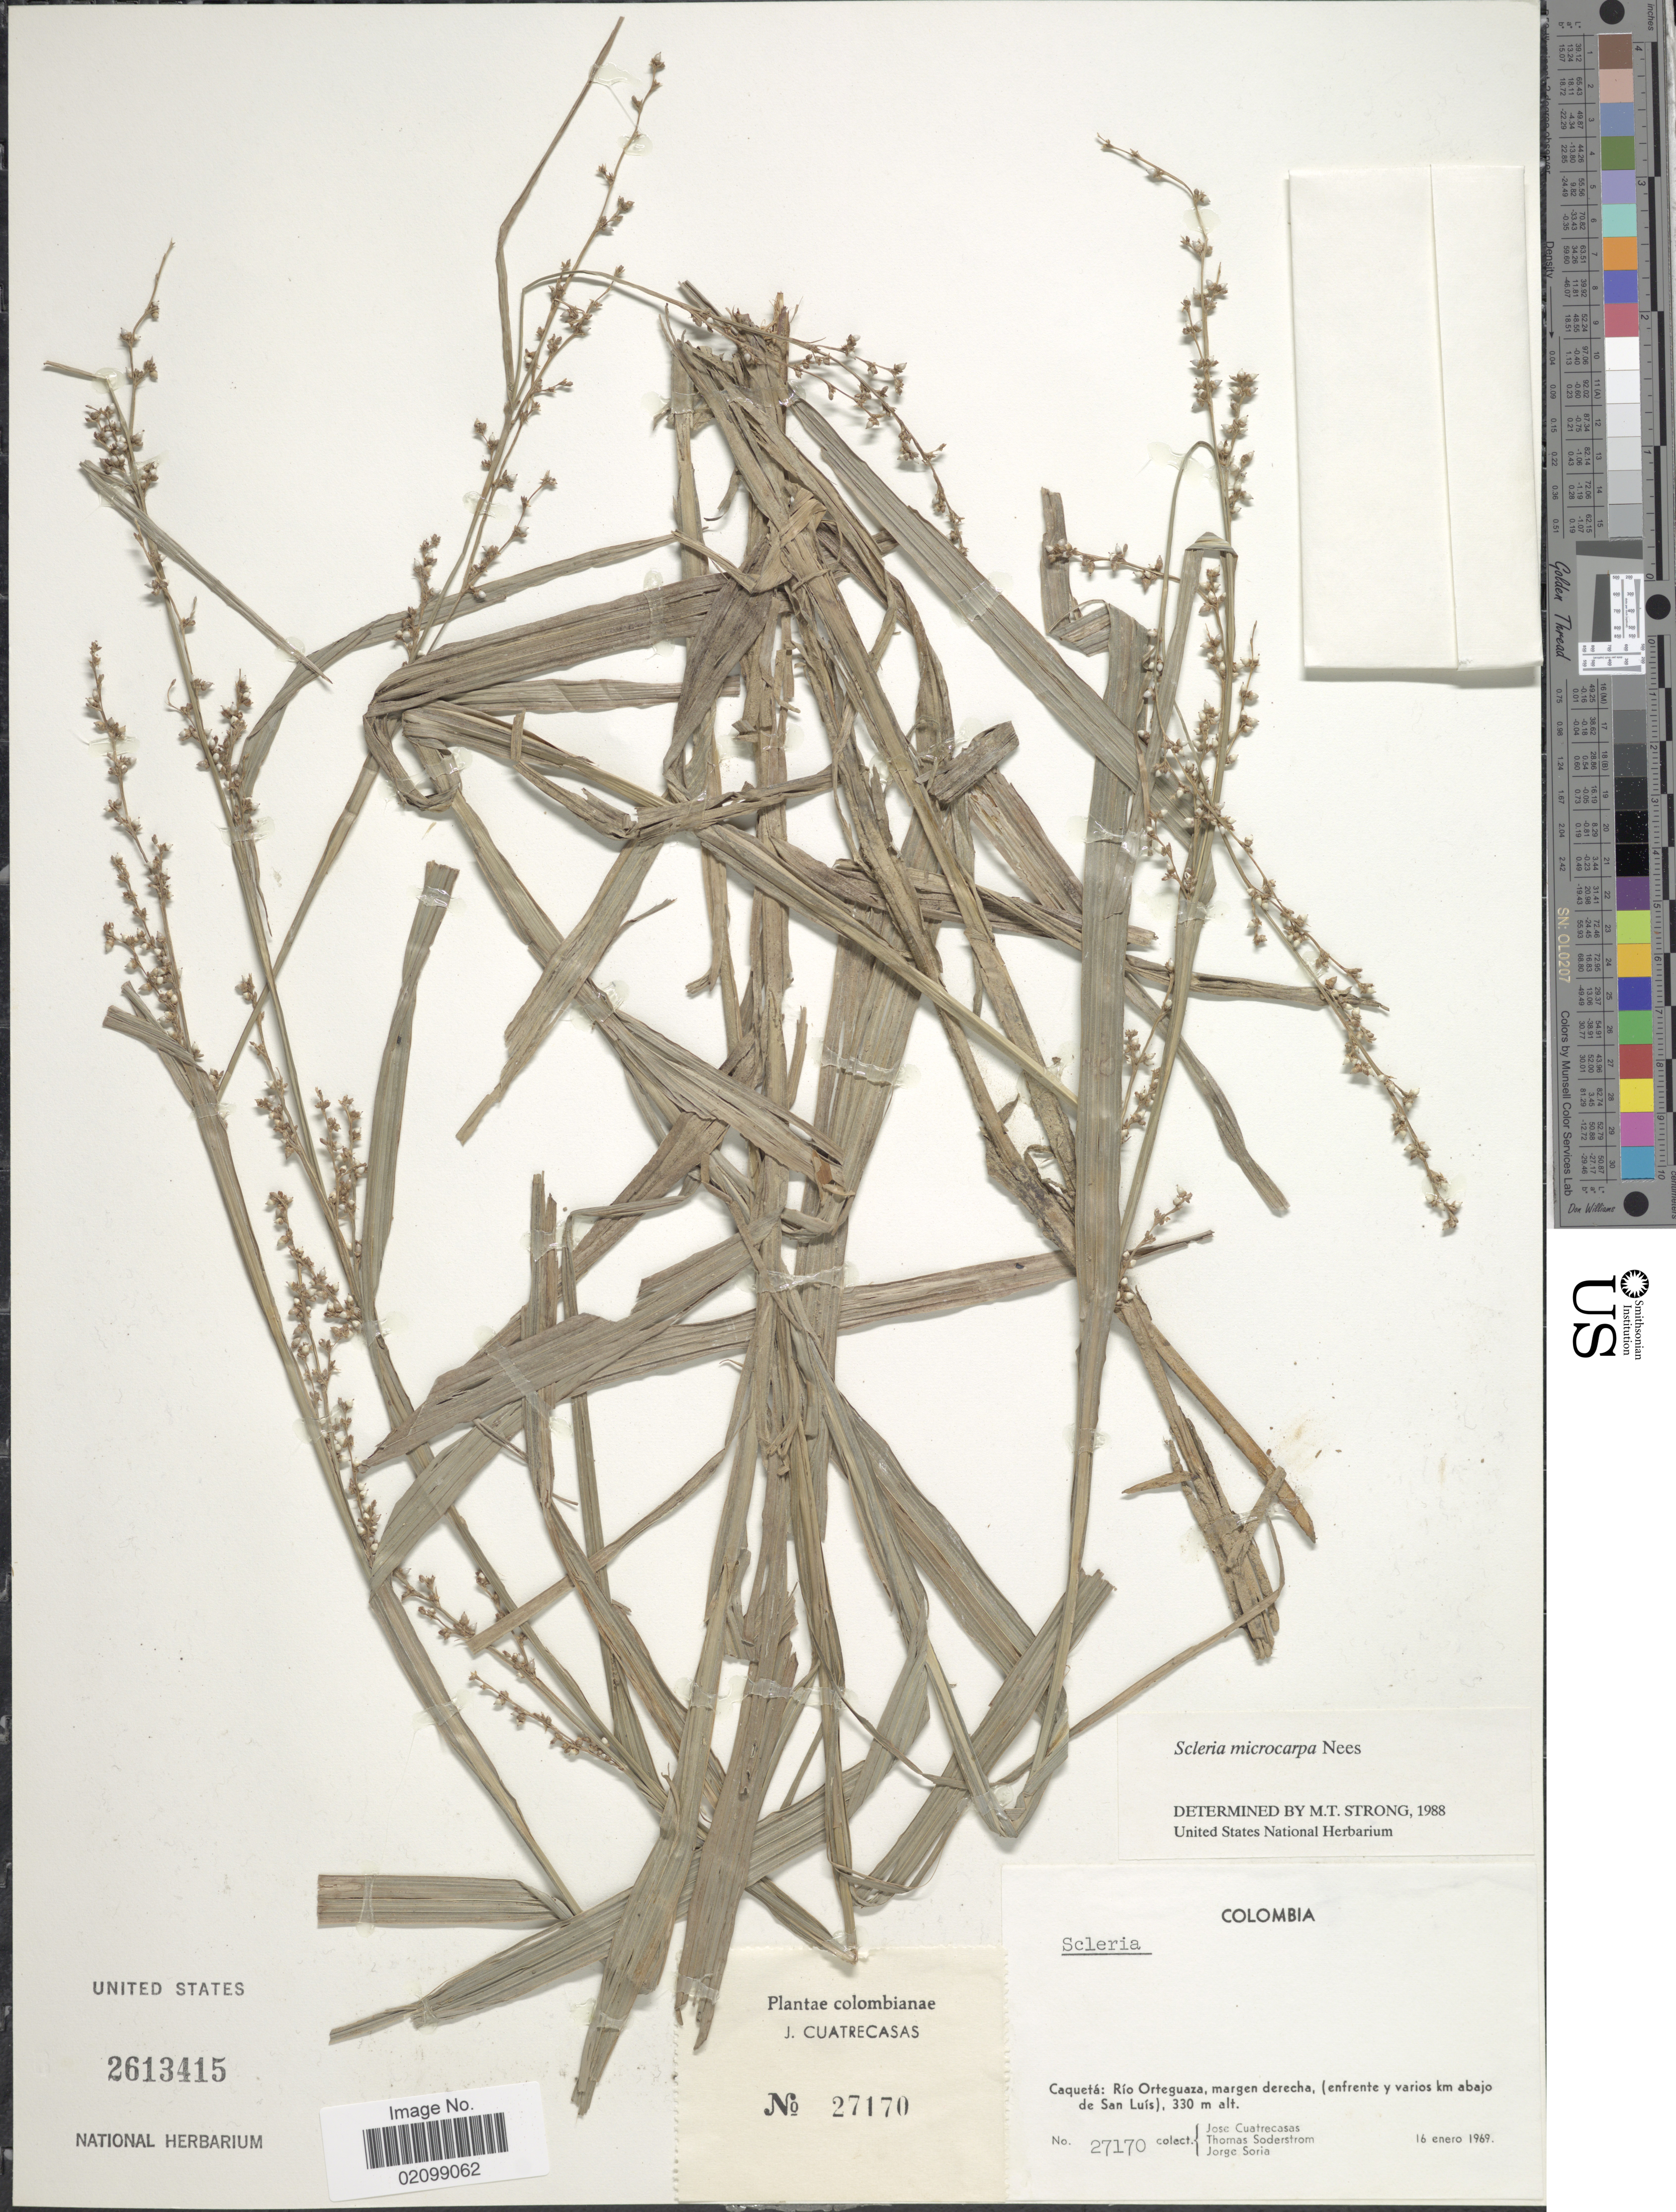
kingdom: Plantae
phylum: Tracheophyta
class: Liliopsida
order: Poales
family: Cyperaceae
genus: Scleria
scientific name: Scleria microcarpa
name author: Nees ex Kunth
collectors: J. Cuatrecasas, T. R. Soderstrom & J. Soria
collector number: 27170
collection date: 1969-01-16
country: Colombia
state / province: Caquetá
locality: Caqueta: Rio Orteguaza, margen dereche, (enfrente y varios km abajo de San Luis).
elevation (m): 330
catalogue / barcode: US 2613415